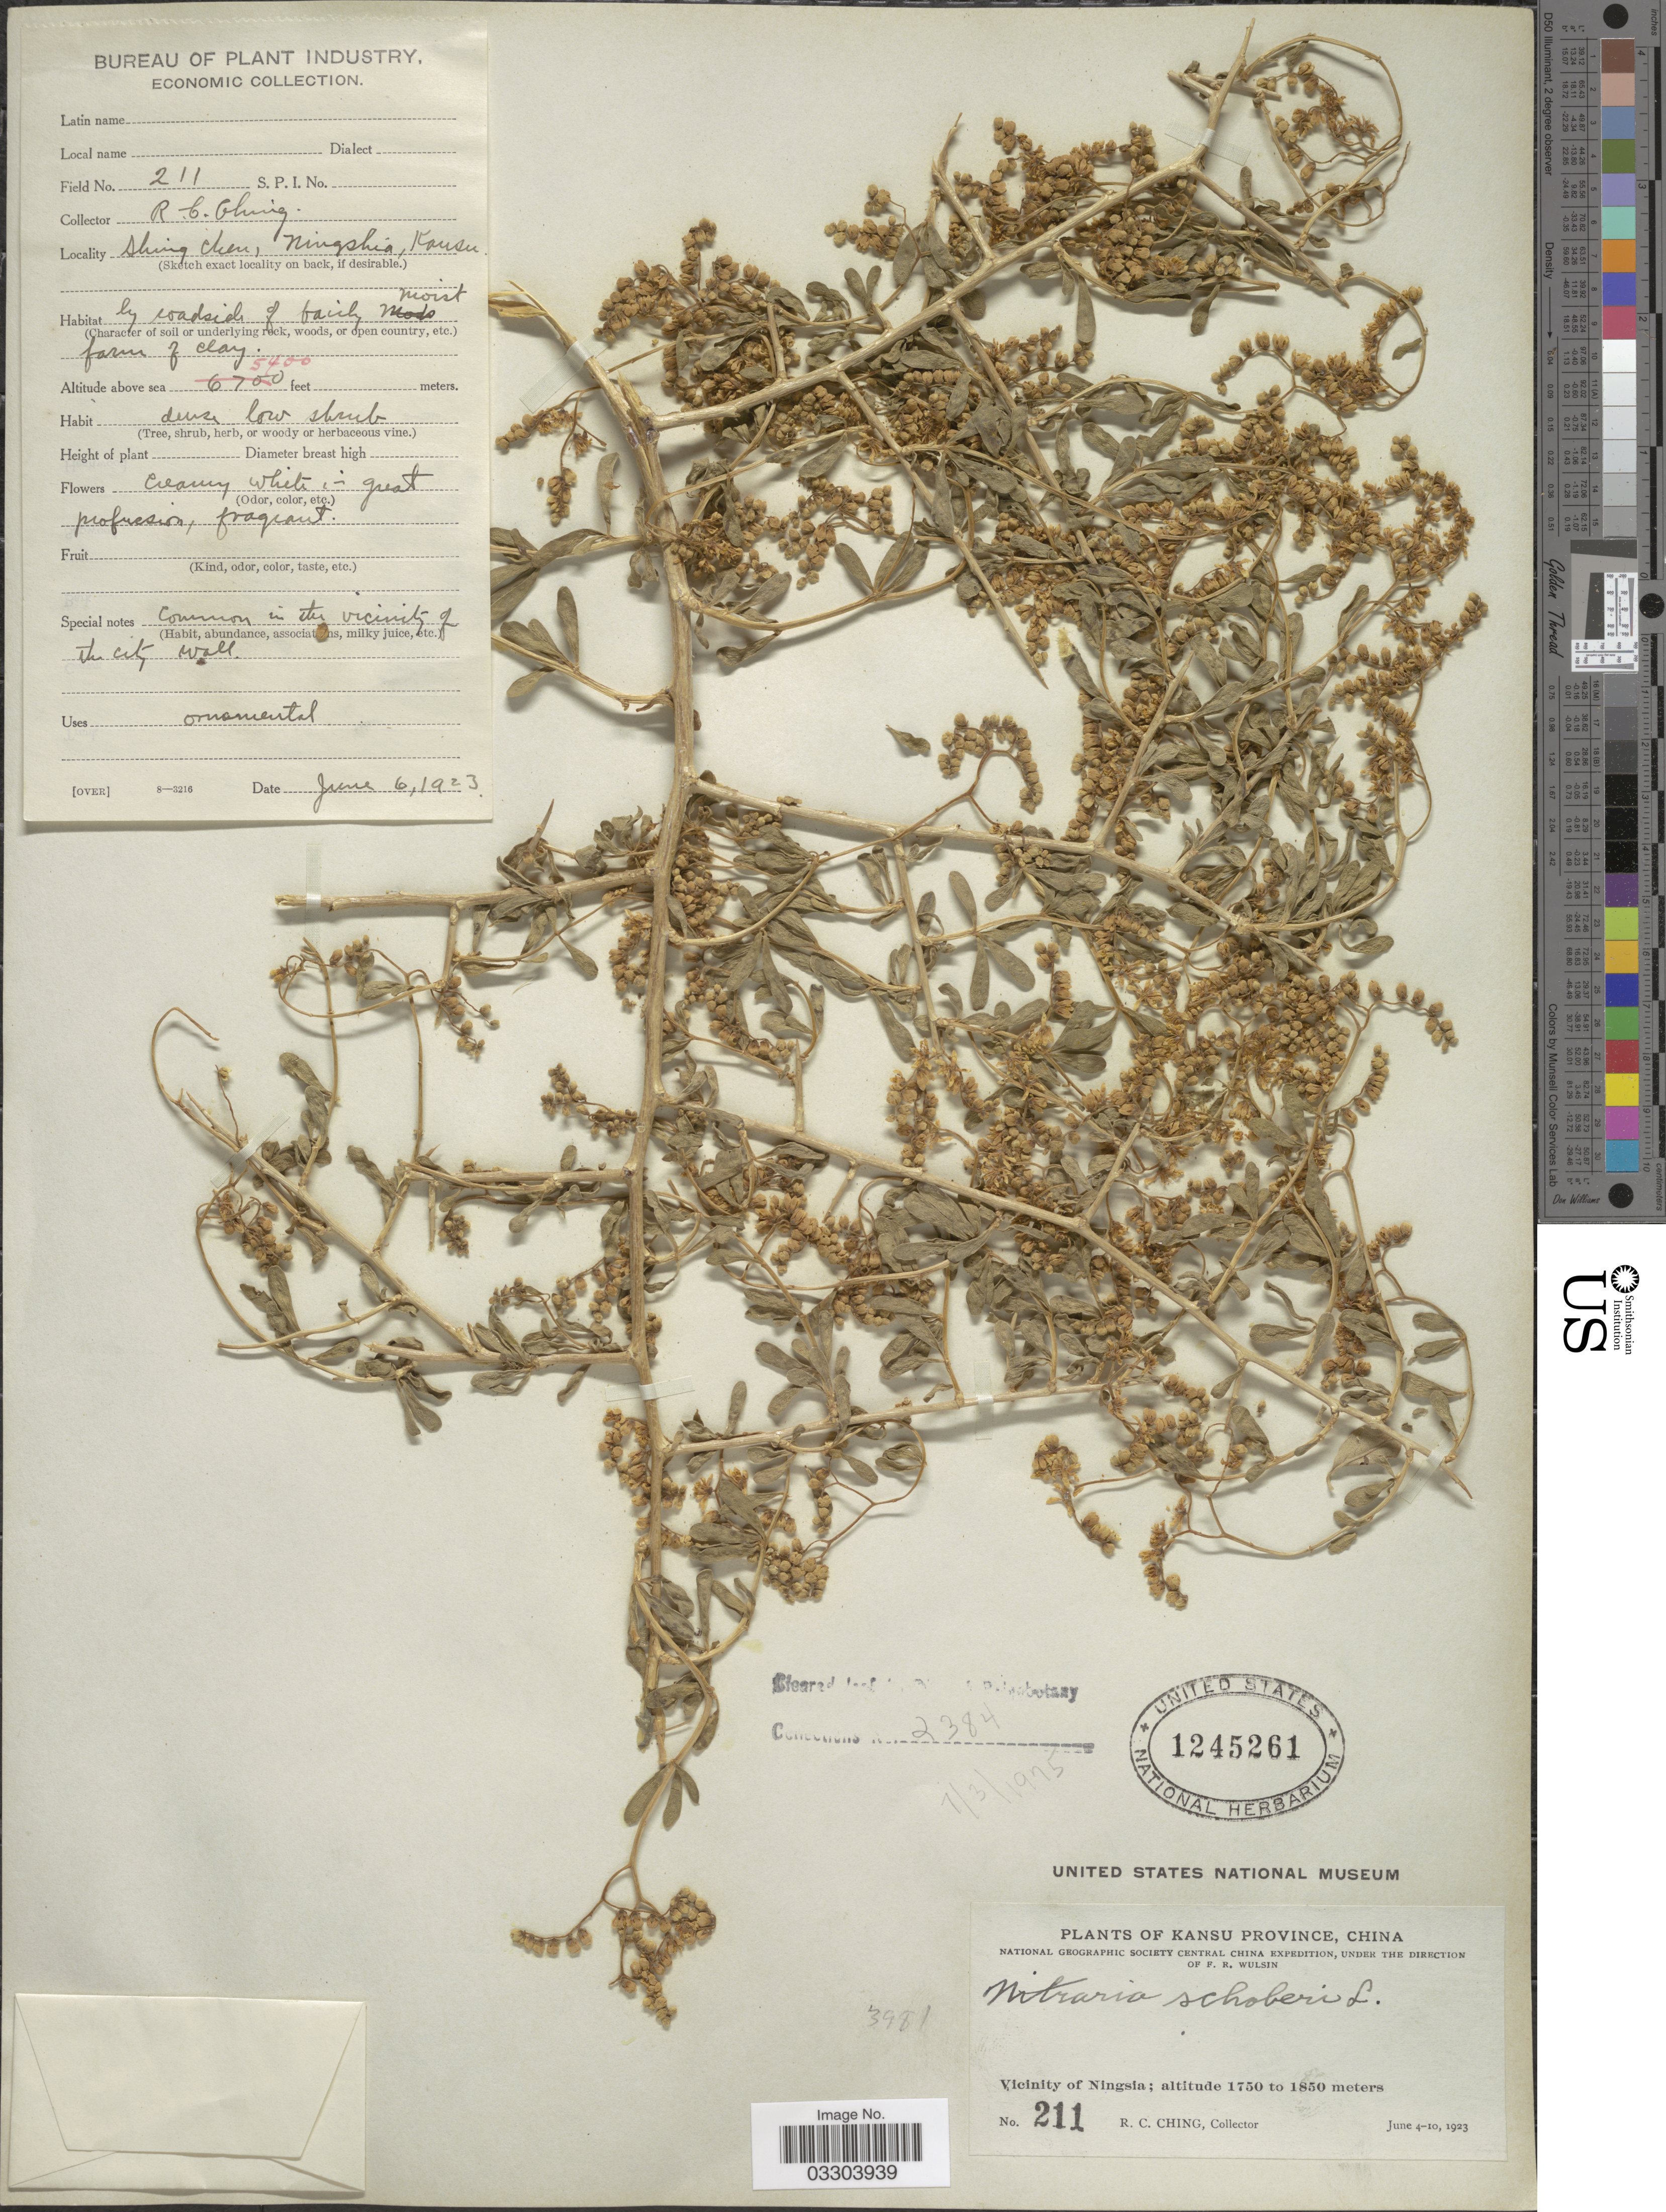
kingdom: Plantae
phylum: Tracheophyta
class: Magnoliopsida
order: Sapindales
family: Nitrariaceae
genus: Nitraria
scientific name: Nitraria schoberi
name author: L.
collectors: R. C. Ching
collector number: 211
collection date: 1923-06-06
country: China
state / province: Gansu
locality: Kansu Province. Vicinity of Ningsia. Shing Chen, Ningshia.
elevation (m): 1646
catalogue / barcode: US 1245261